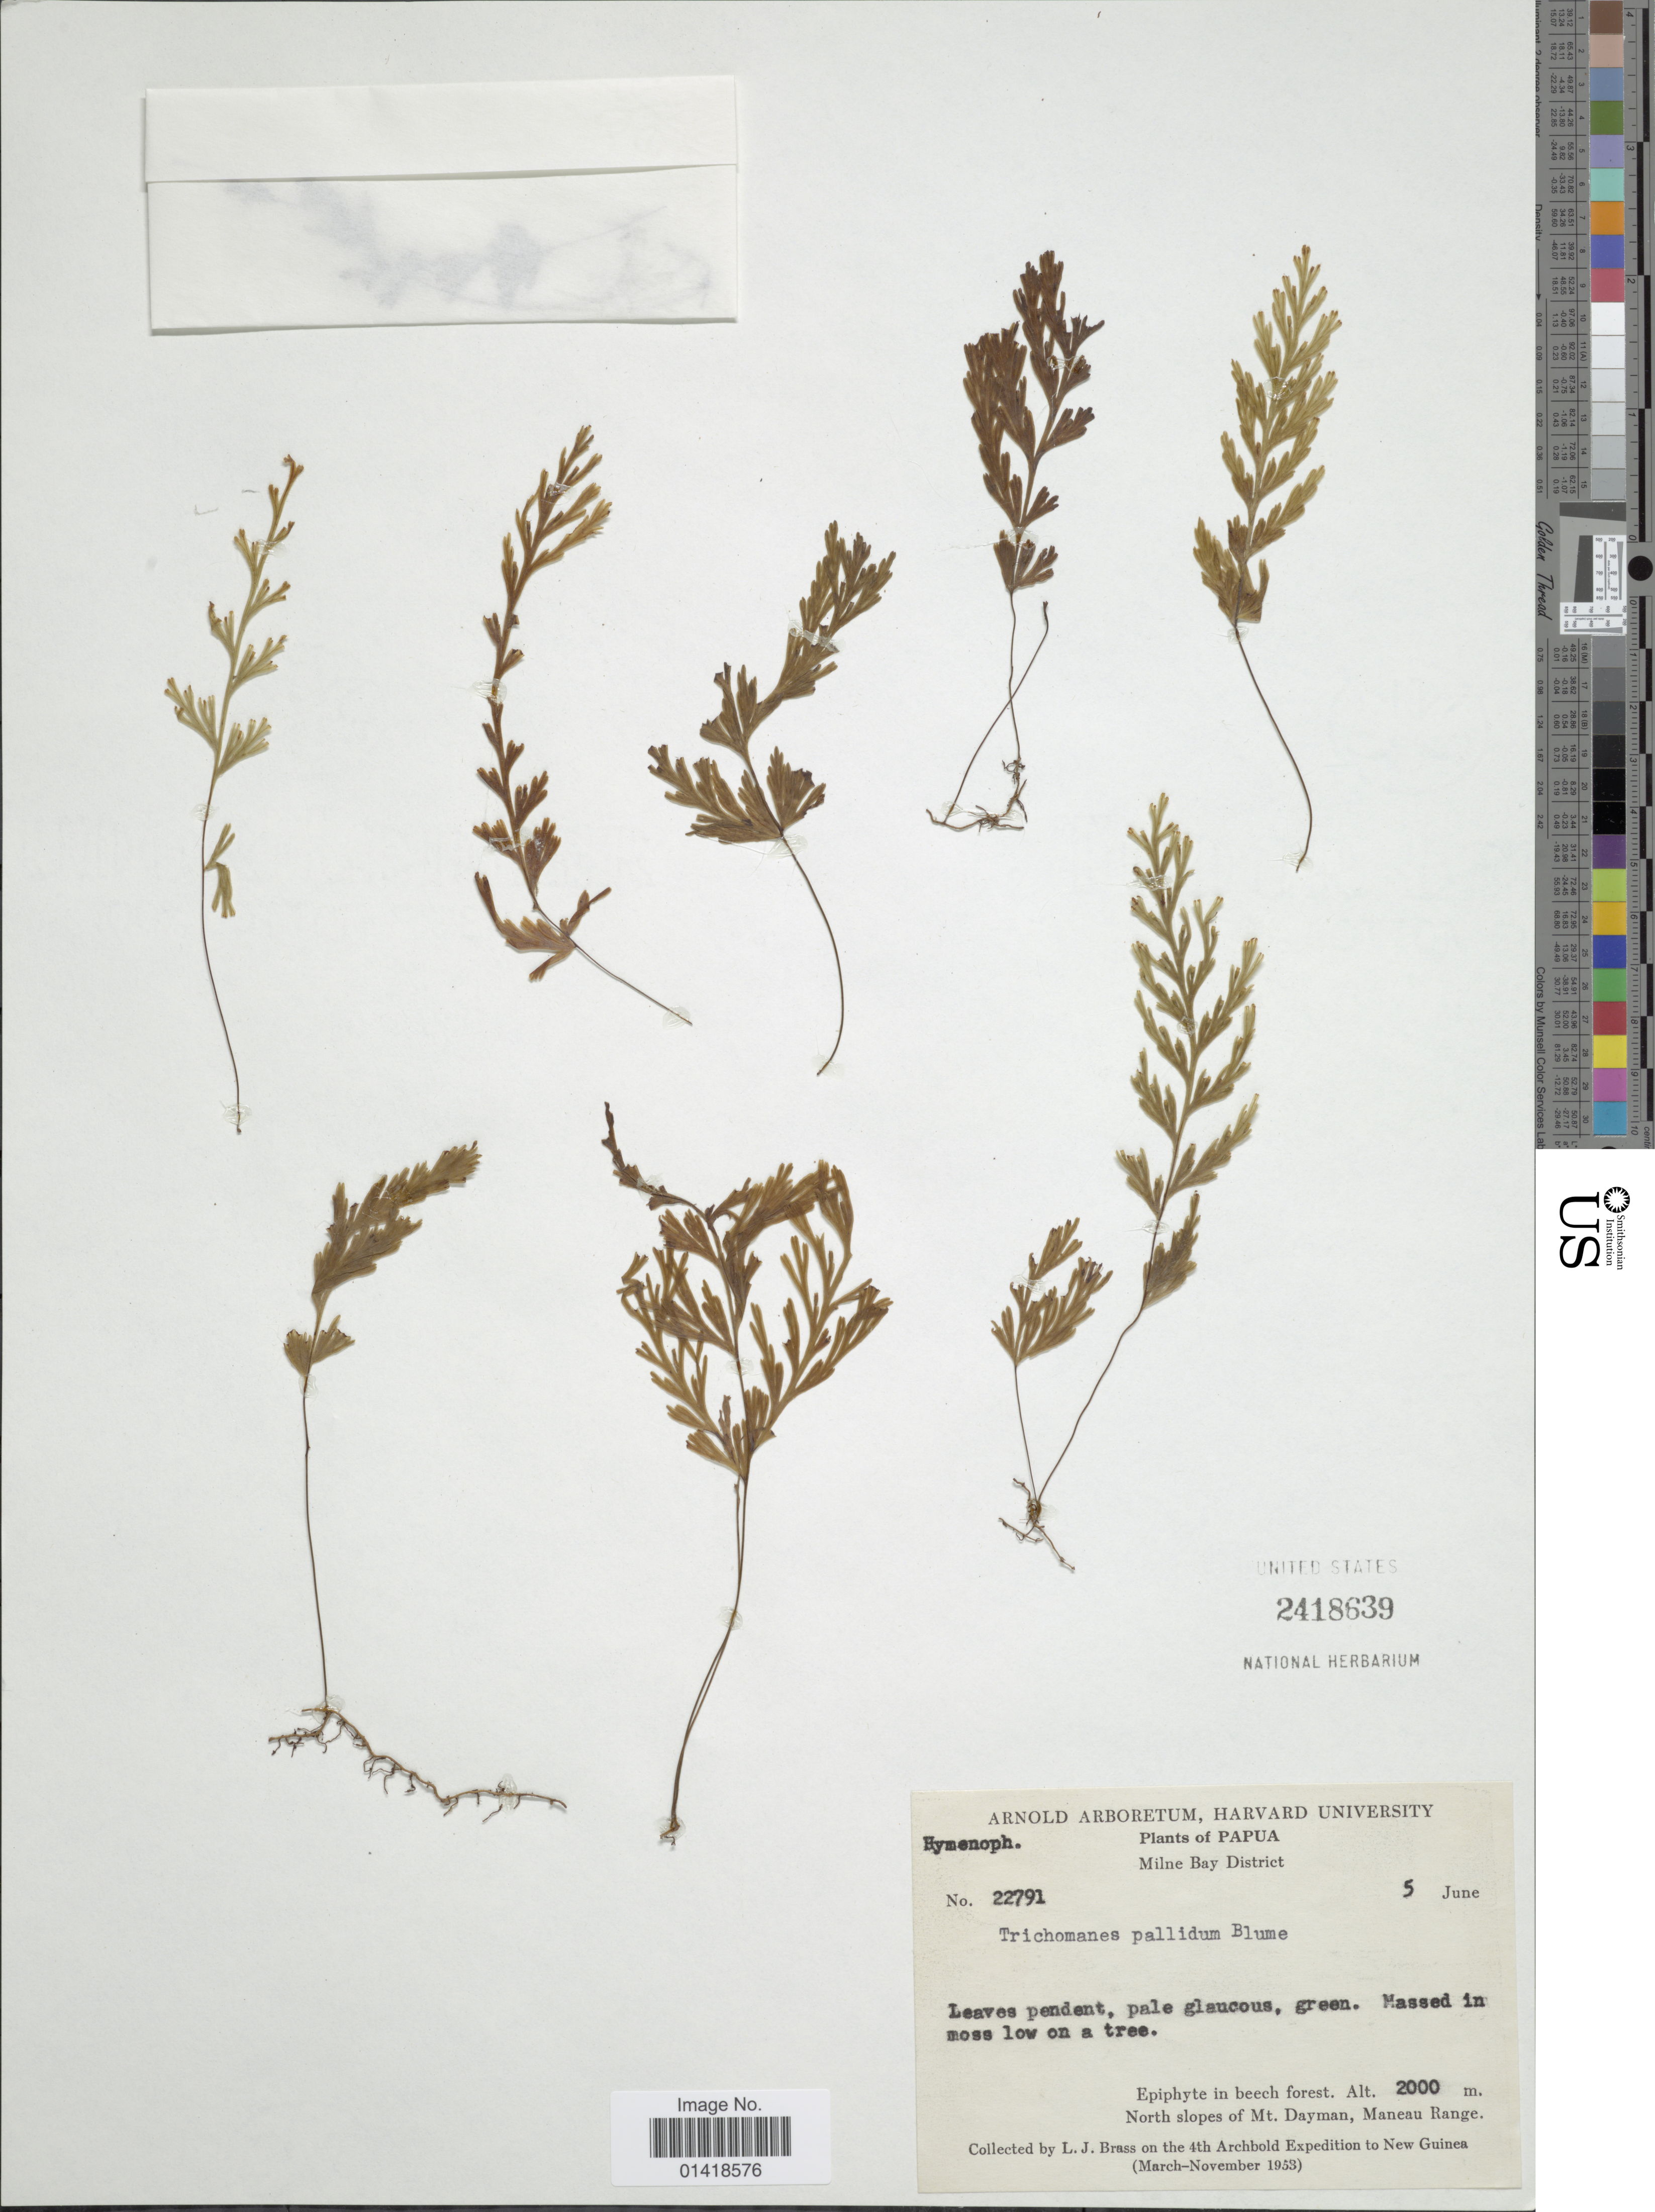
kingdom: Plantae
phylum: Tracheophyta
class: Polypodiopsida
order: Hymenophyllales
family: Hymenophyllaceae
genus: Hymenophyllum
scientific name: Hymenophyllum pallidum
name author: (Blume) Ebihara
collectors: L. J. Brass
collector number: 22791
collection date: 1953-06-05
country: Papua New Guinea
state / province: Milne Bay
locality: Milne Bay District. Epiphtye in beech forest. North slopes of Mt. Dayman, Maneau Range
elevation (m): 2000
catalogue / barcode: US 2418639